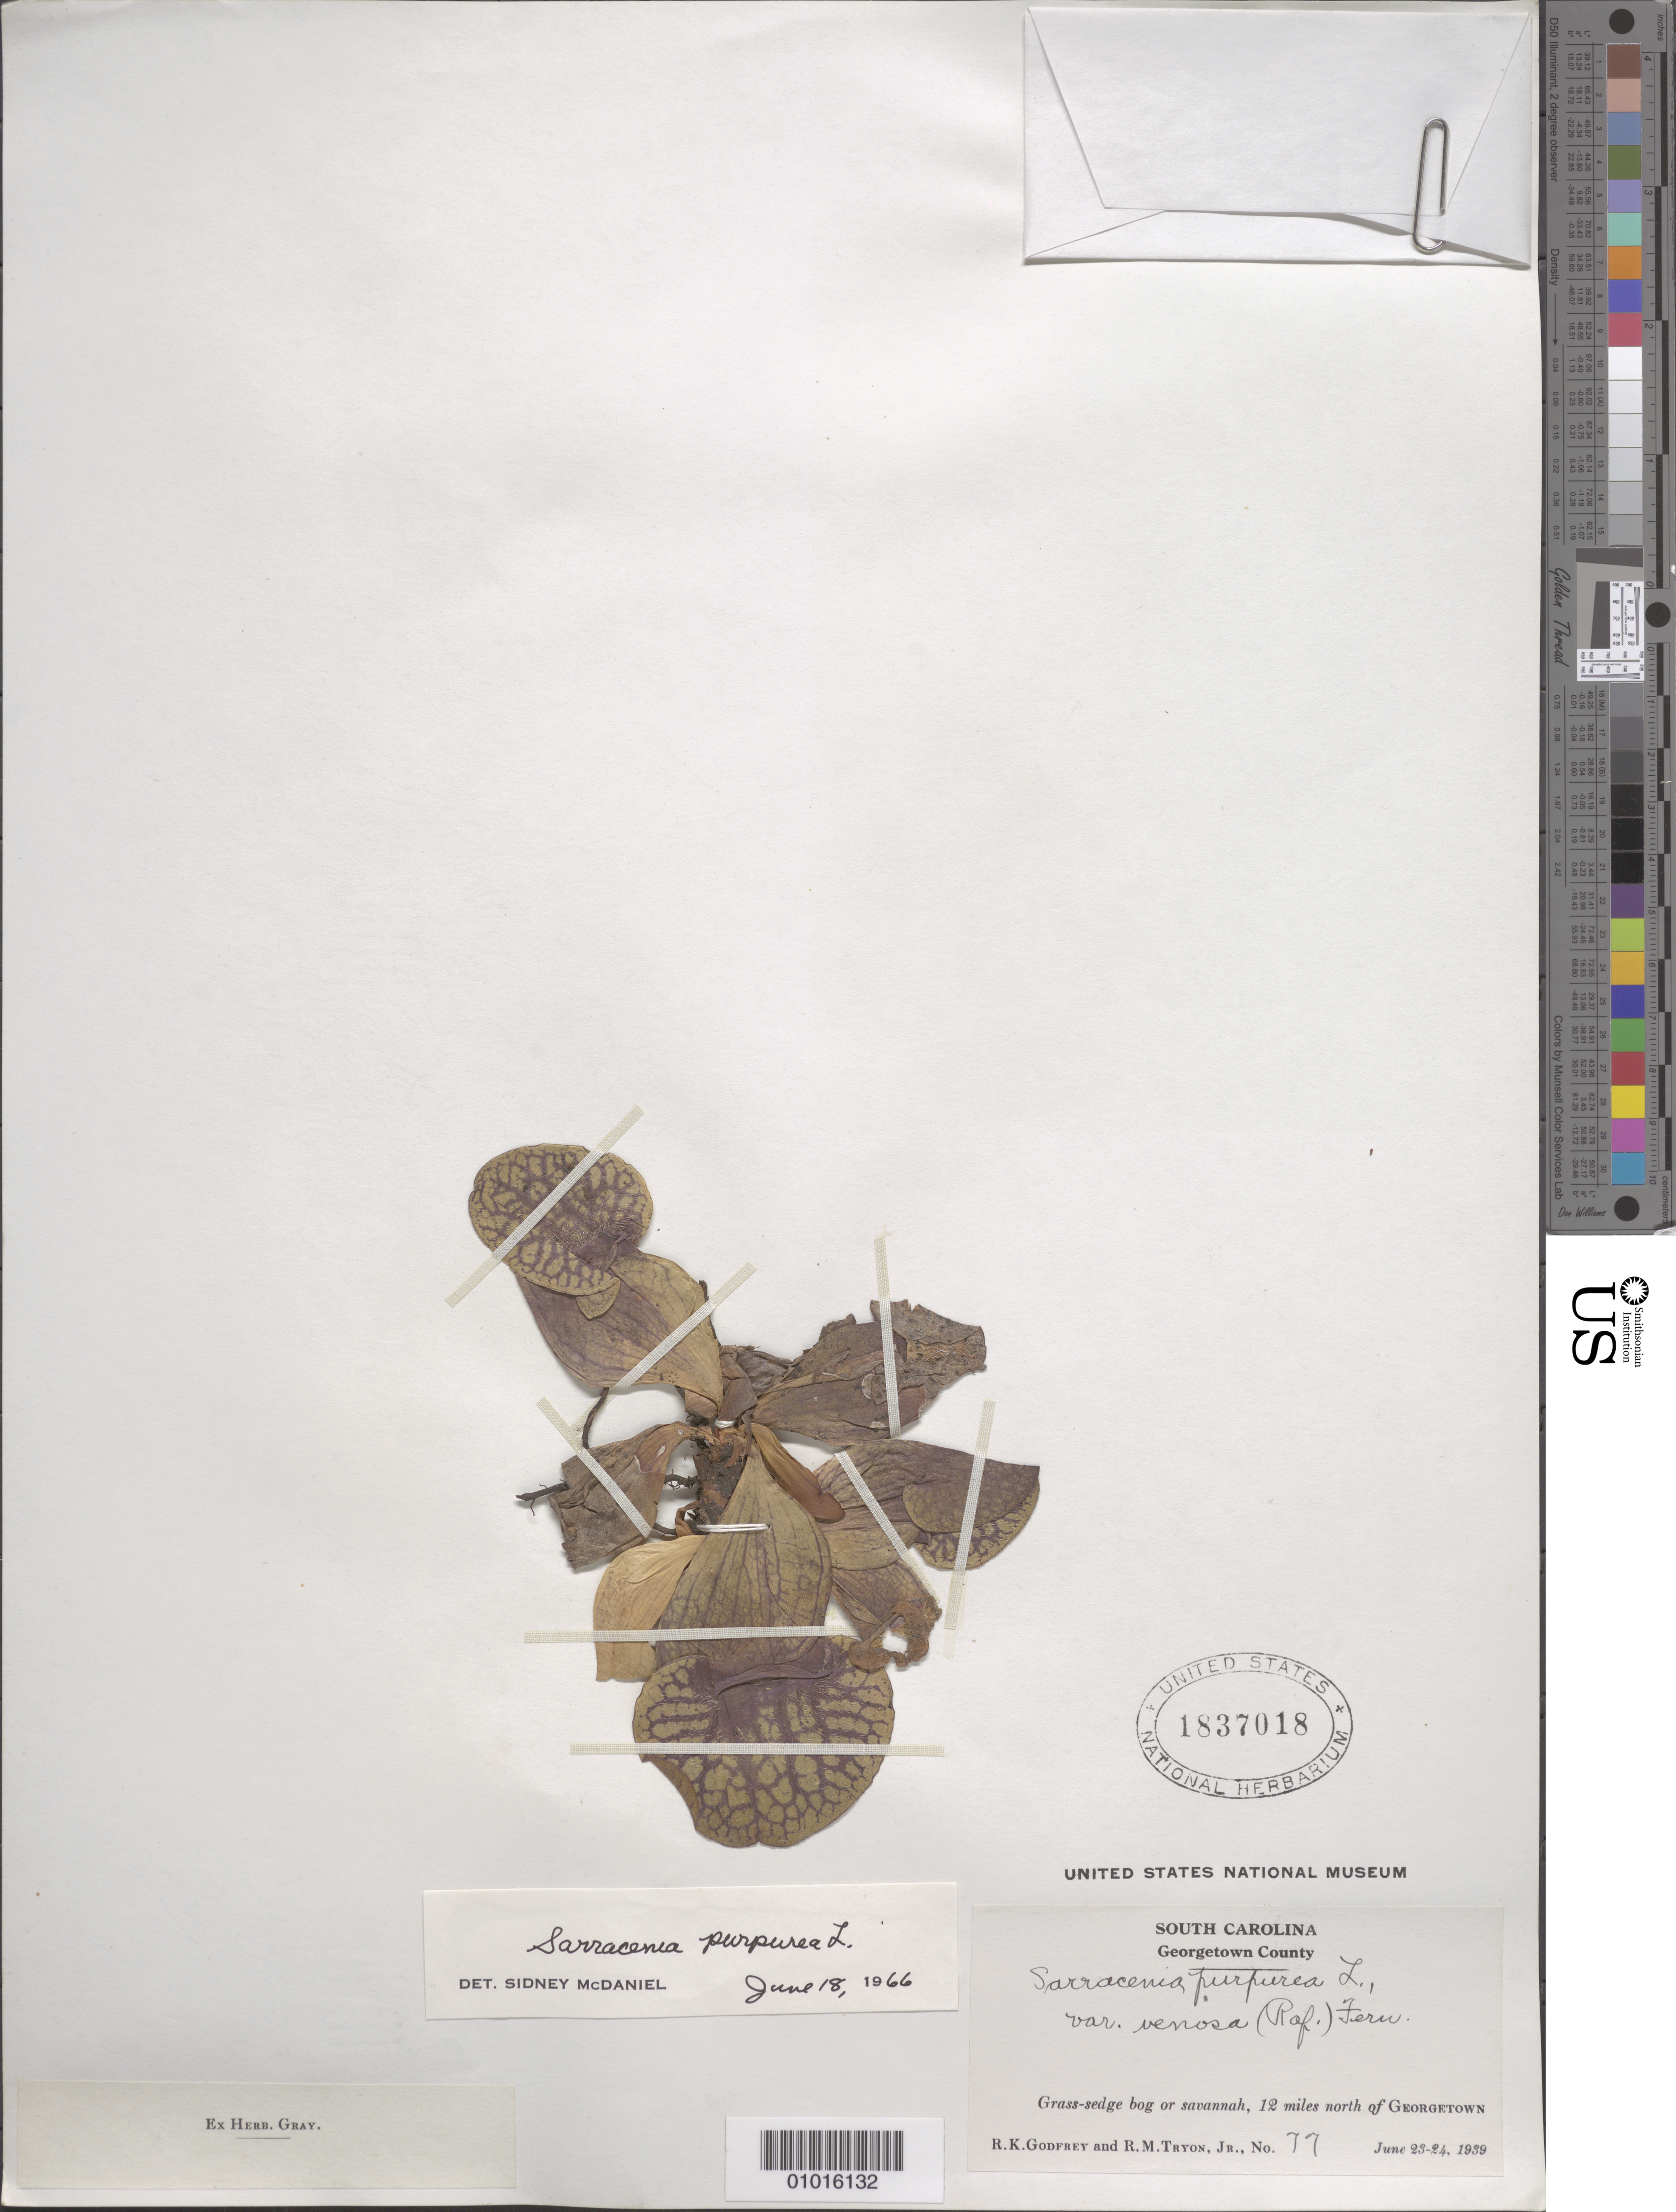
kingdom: Plantae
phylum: Tracheophyta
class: Magnoliopsida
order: Ericales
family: Sarraceniaceae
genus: Sarracenia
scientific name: Sarracenia purpurea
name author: L.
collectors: R. K. Godfrey & R. M. Tryon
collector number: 77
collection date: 1939-06-23/1939-06-24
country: United States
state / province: South Carolina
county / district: Georgetown County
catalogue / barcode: US 1837018